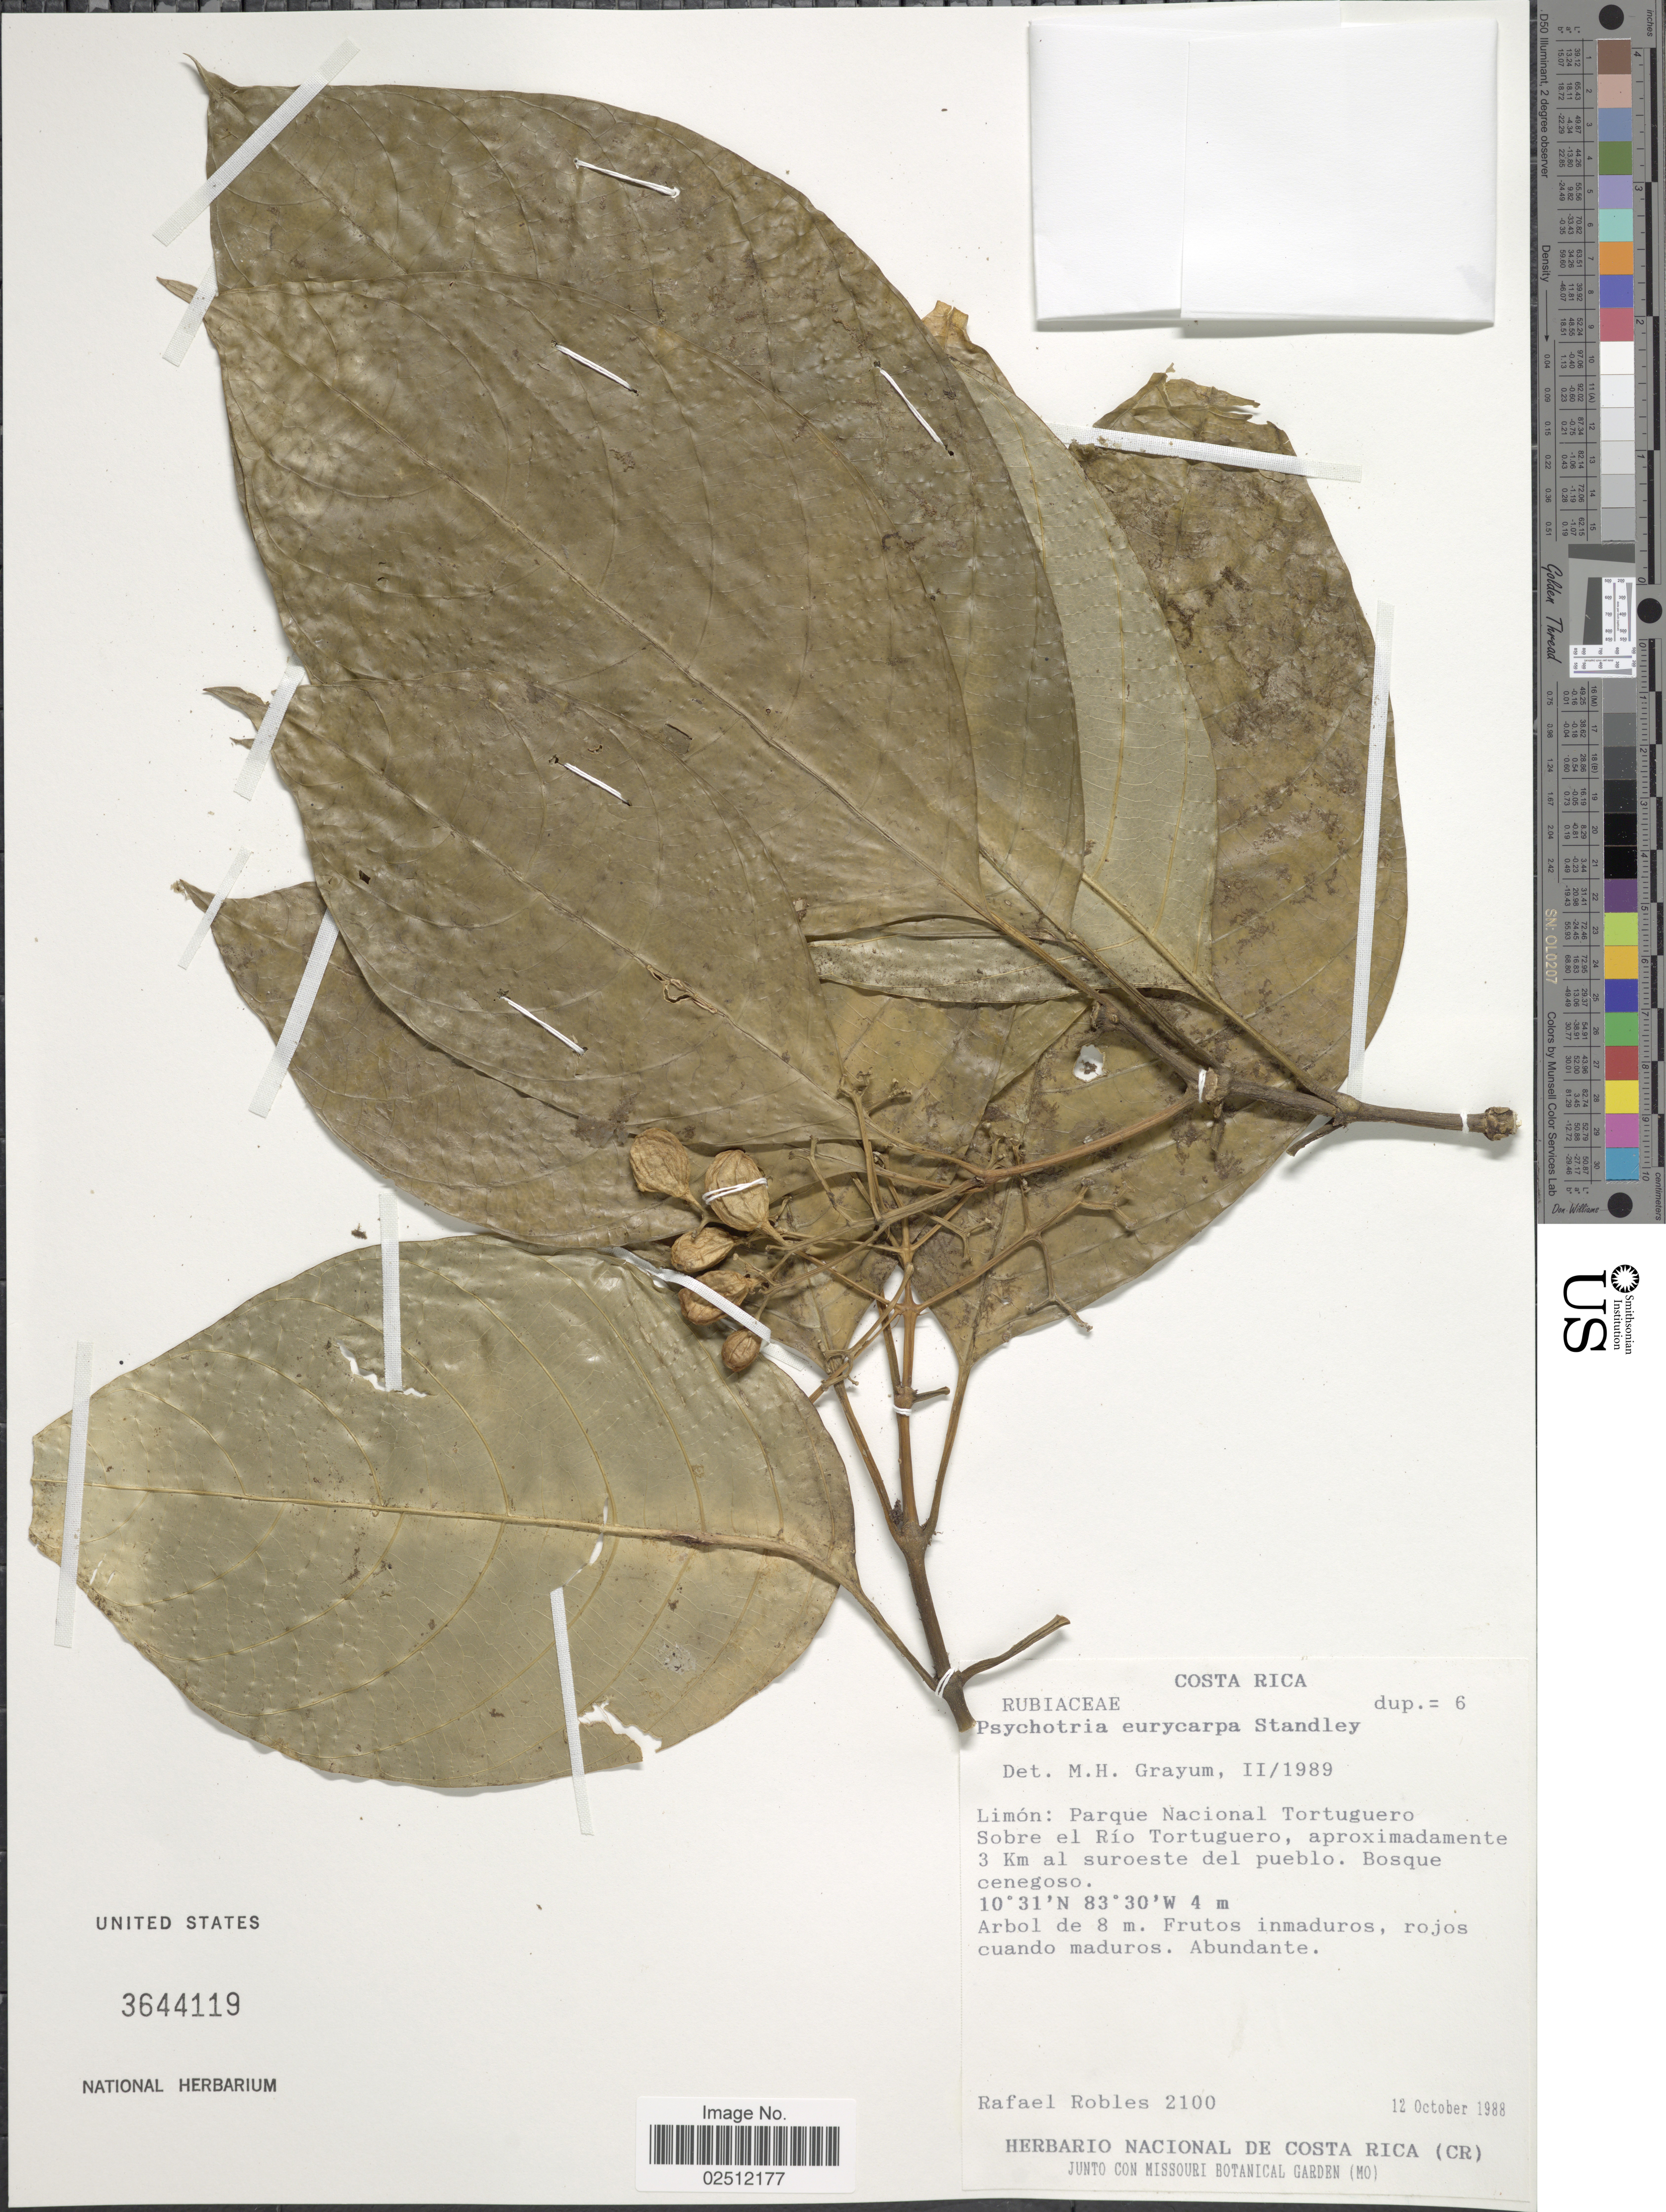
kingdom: Plantae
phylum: Tracheophyta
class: Magnoliopsida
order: Gentianales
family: Rubiaceae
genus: Psychotria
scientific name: Psychotria eurycarpa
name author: Standl.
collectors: R. Robles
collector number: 2100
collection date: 1988-10-12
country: Costa Rica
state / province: Limón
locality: Parque Nacional Tortuguero Sobre el Río Tortuguero, aproximadamente 3 Km al suroeste del pueblo. Bosque cebegoso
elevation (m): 4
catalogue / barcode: US 3644119